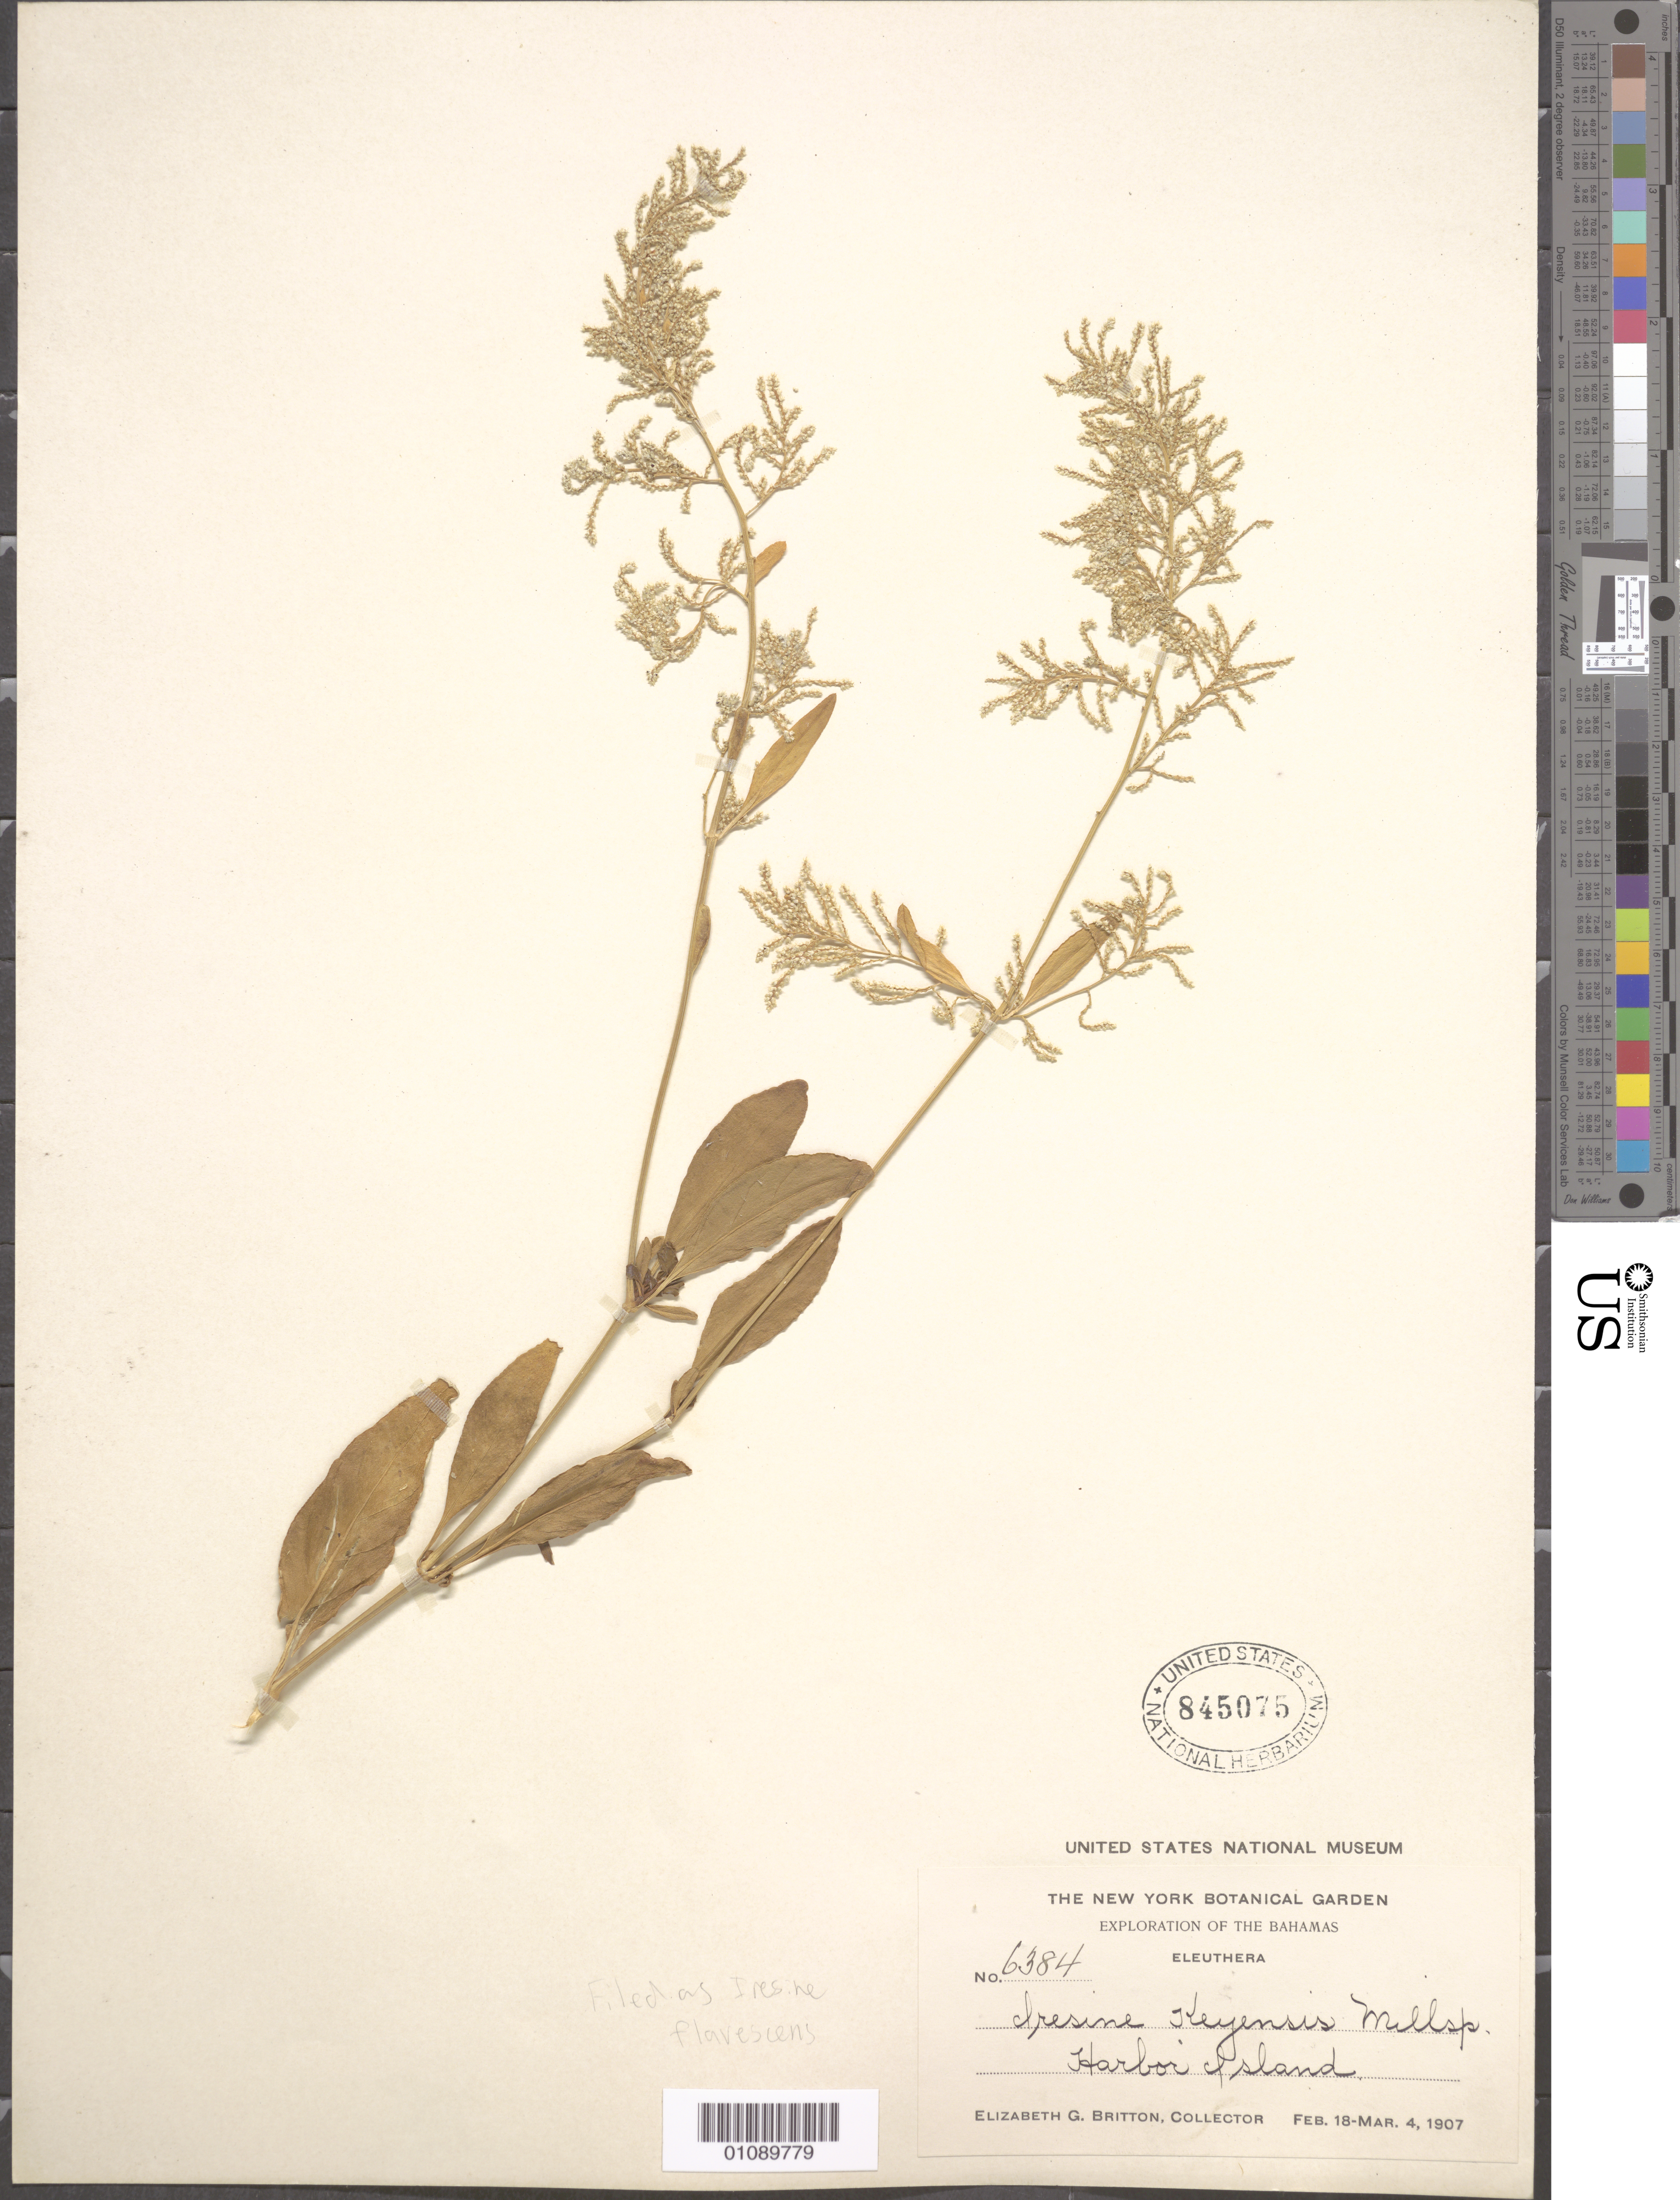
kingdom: Plantae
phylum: Tracheophyta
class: Magnoliopsida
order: Caryophyllales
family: Amaranthaceae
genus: Iresine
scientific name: Iresine flavescens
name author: Humb. & Bonpl. ex Willd.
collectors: E. G. Britton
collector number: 6384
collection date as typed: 18 Feb 1907 to 04 Mar 1907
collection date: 1907-02-18/1907-03-04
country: Bahamas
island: Eleuthera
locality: Eleuthera, Harbor Island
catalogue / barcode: US 845075